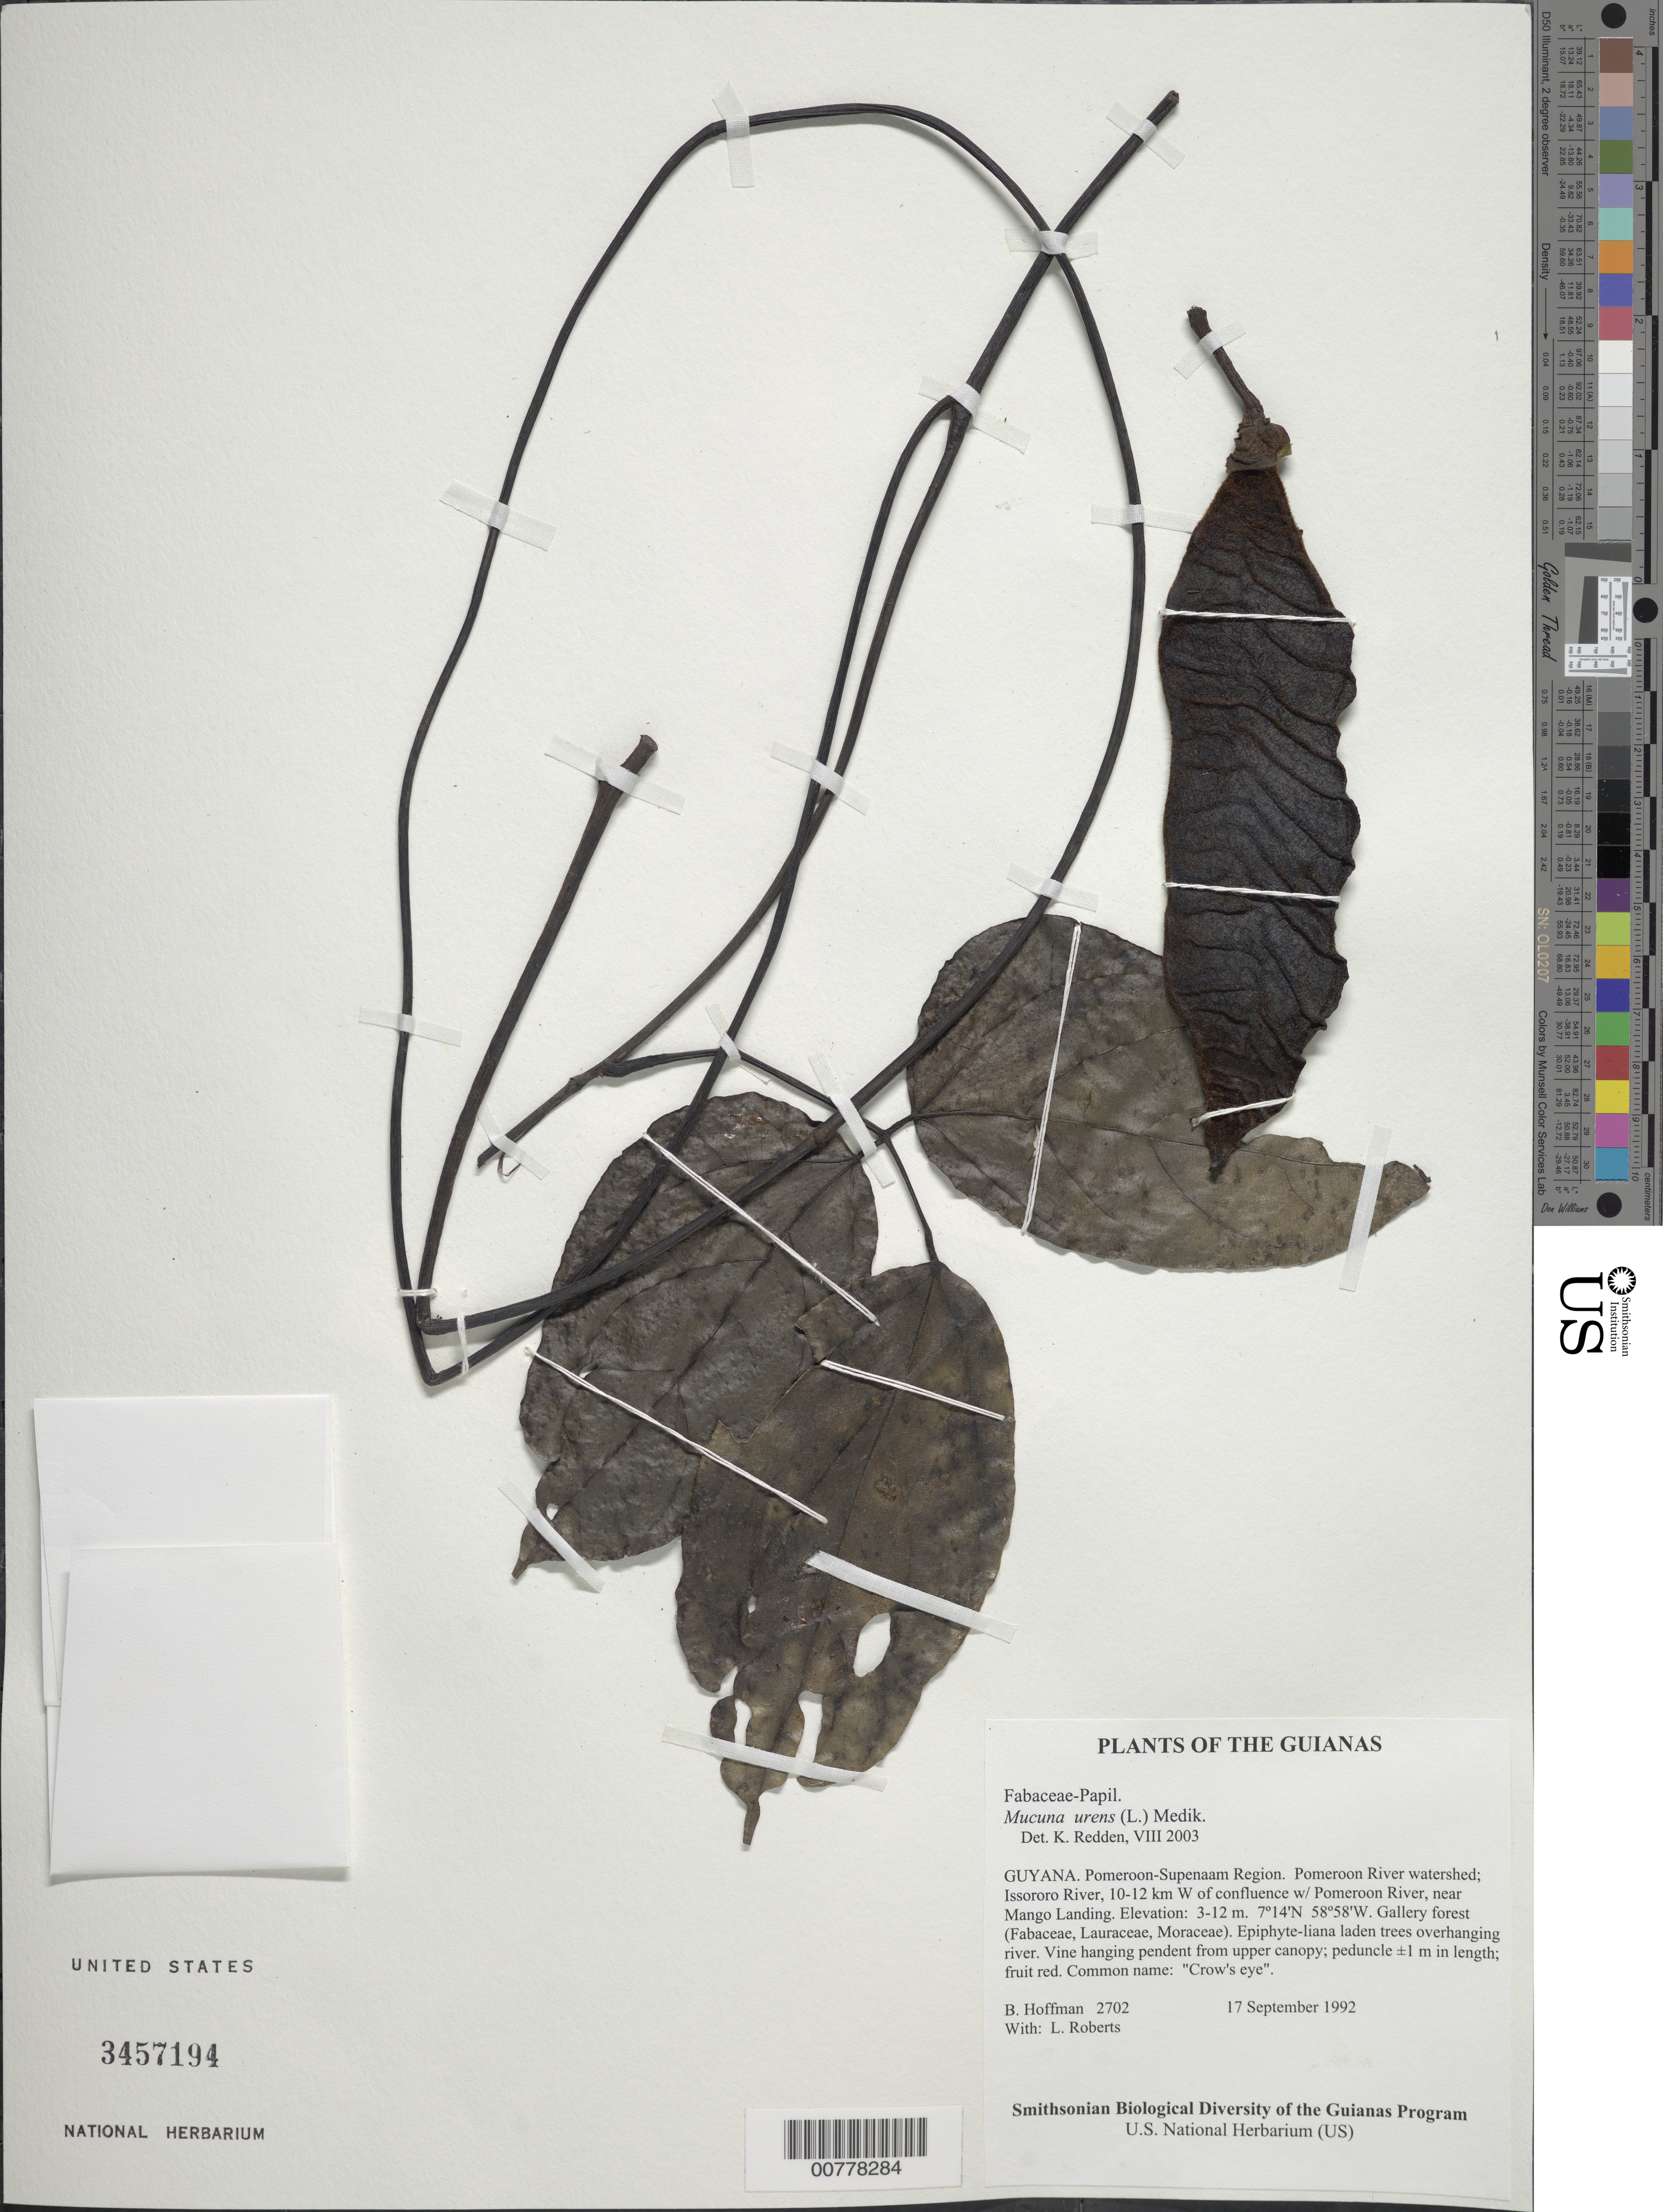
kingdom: Plantae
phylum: Tracheophyta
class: Magnoliopsida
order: Fabales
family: Fabaceae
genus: Mucuna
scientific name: Mucuna urens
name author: (L.) Medik.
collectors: B. Hoffman & L. Roberts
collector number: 2702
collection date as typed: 17 September 1992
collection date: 1992-09-17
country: Guyana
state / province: Pomeroon-Supenaam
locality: Pomeroon River watershed; Issororo River, 10-12 km W of confluence w/ Pomeroon River, near Mango Landing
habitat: Gallery forest (Fabaceae, Lauraceae, Moraceae). Epiphyte-liana laden trees overhanging river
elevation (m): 3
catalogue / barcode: US 3457194